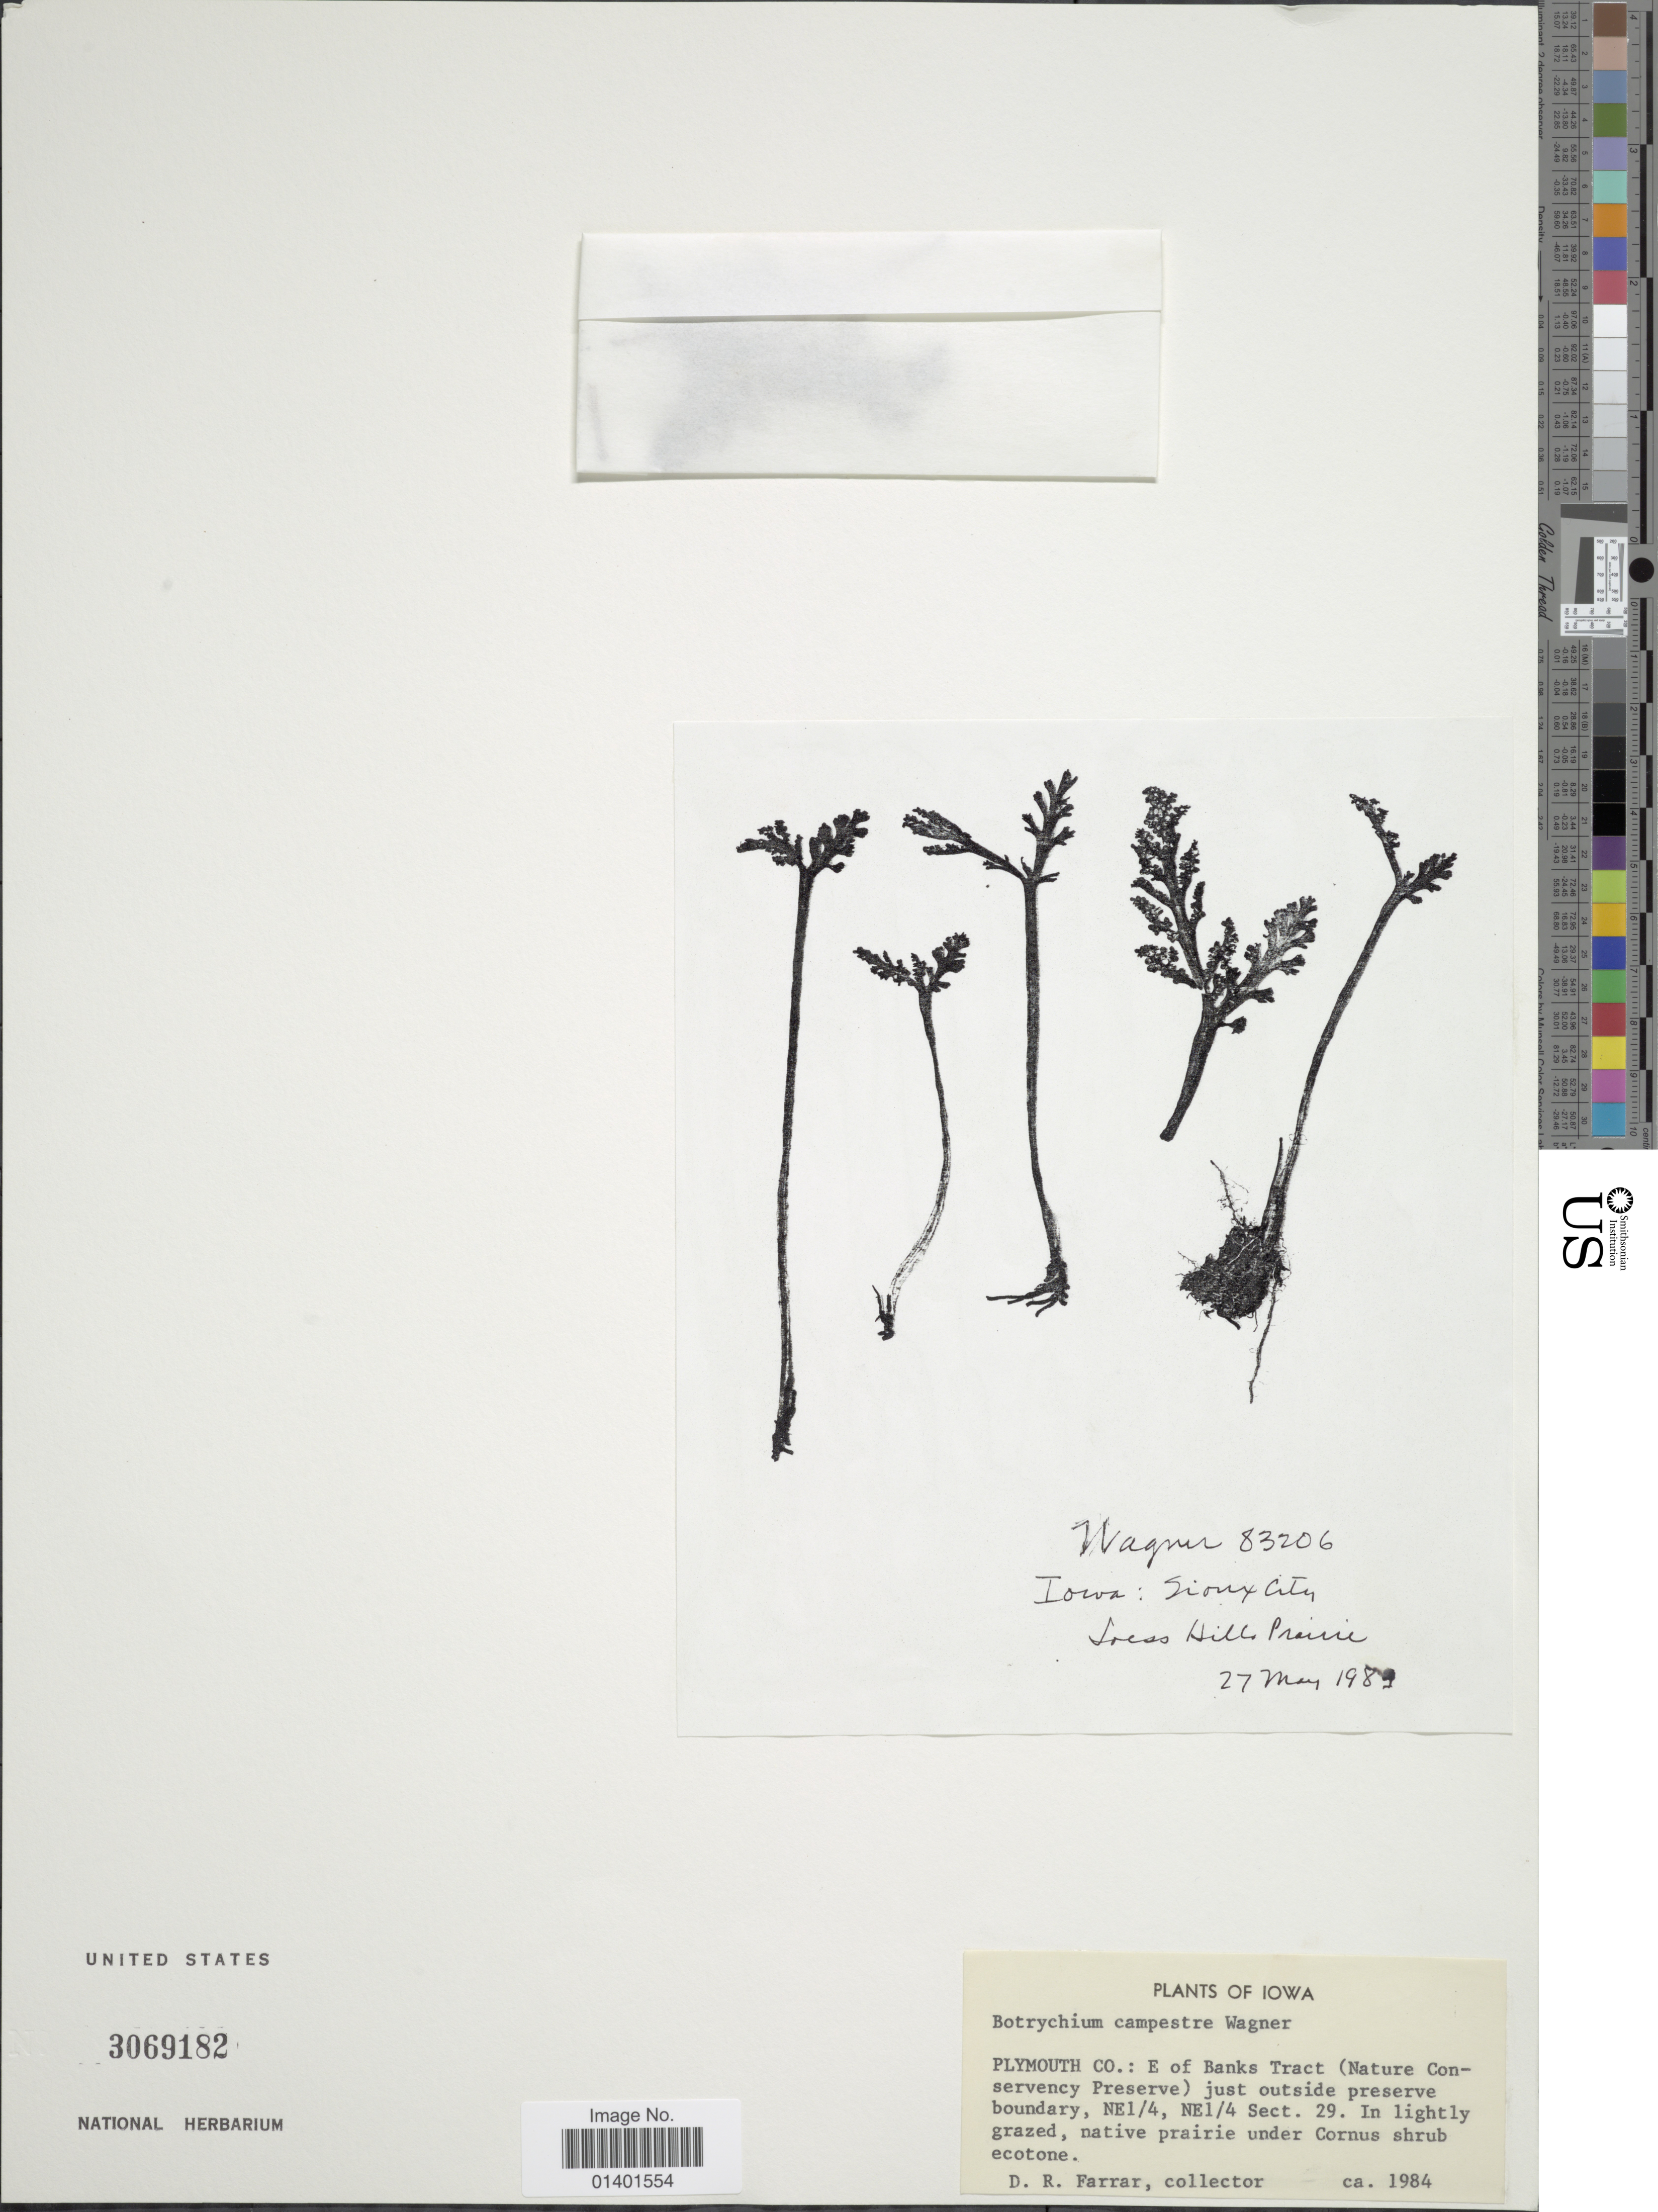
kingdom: Plantae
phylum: Tracheophyta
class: Polypodiopsida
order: Ophioglossales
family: Ophioglossaceae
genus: Botrychium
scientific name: Botrychium dissectum var. obliquum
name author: Clute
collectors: D. R. Farrar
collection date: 1984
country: United States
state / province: Iowa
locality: Plymouth Co.: E of Banks Tract (Nature Conservency Preserve) just outside preserve boundary, NE1/4, NE1/4 Sect. 29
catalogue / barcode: US 3069182